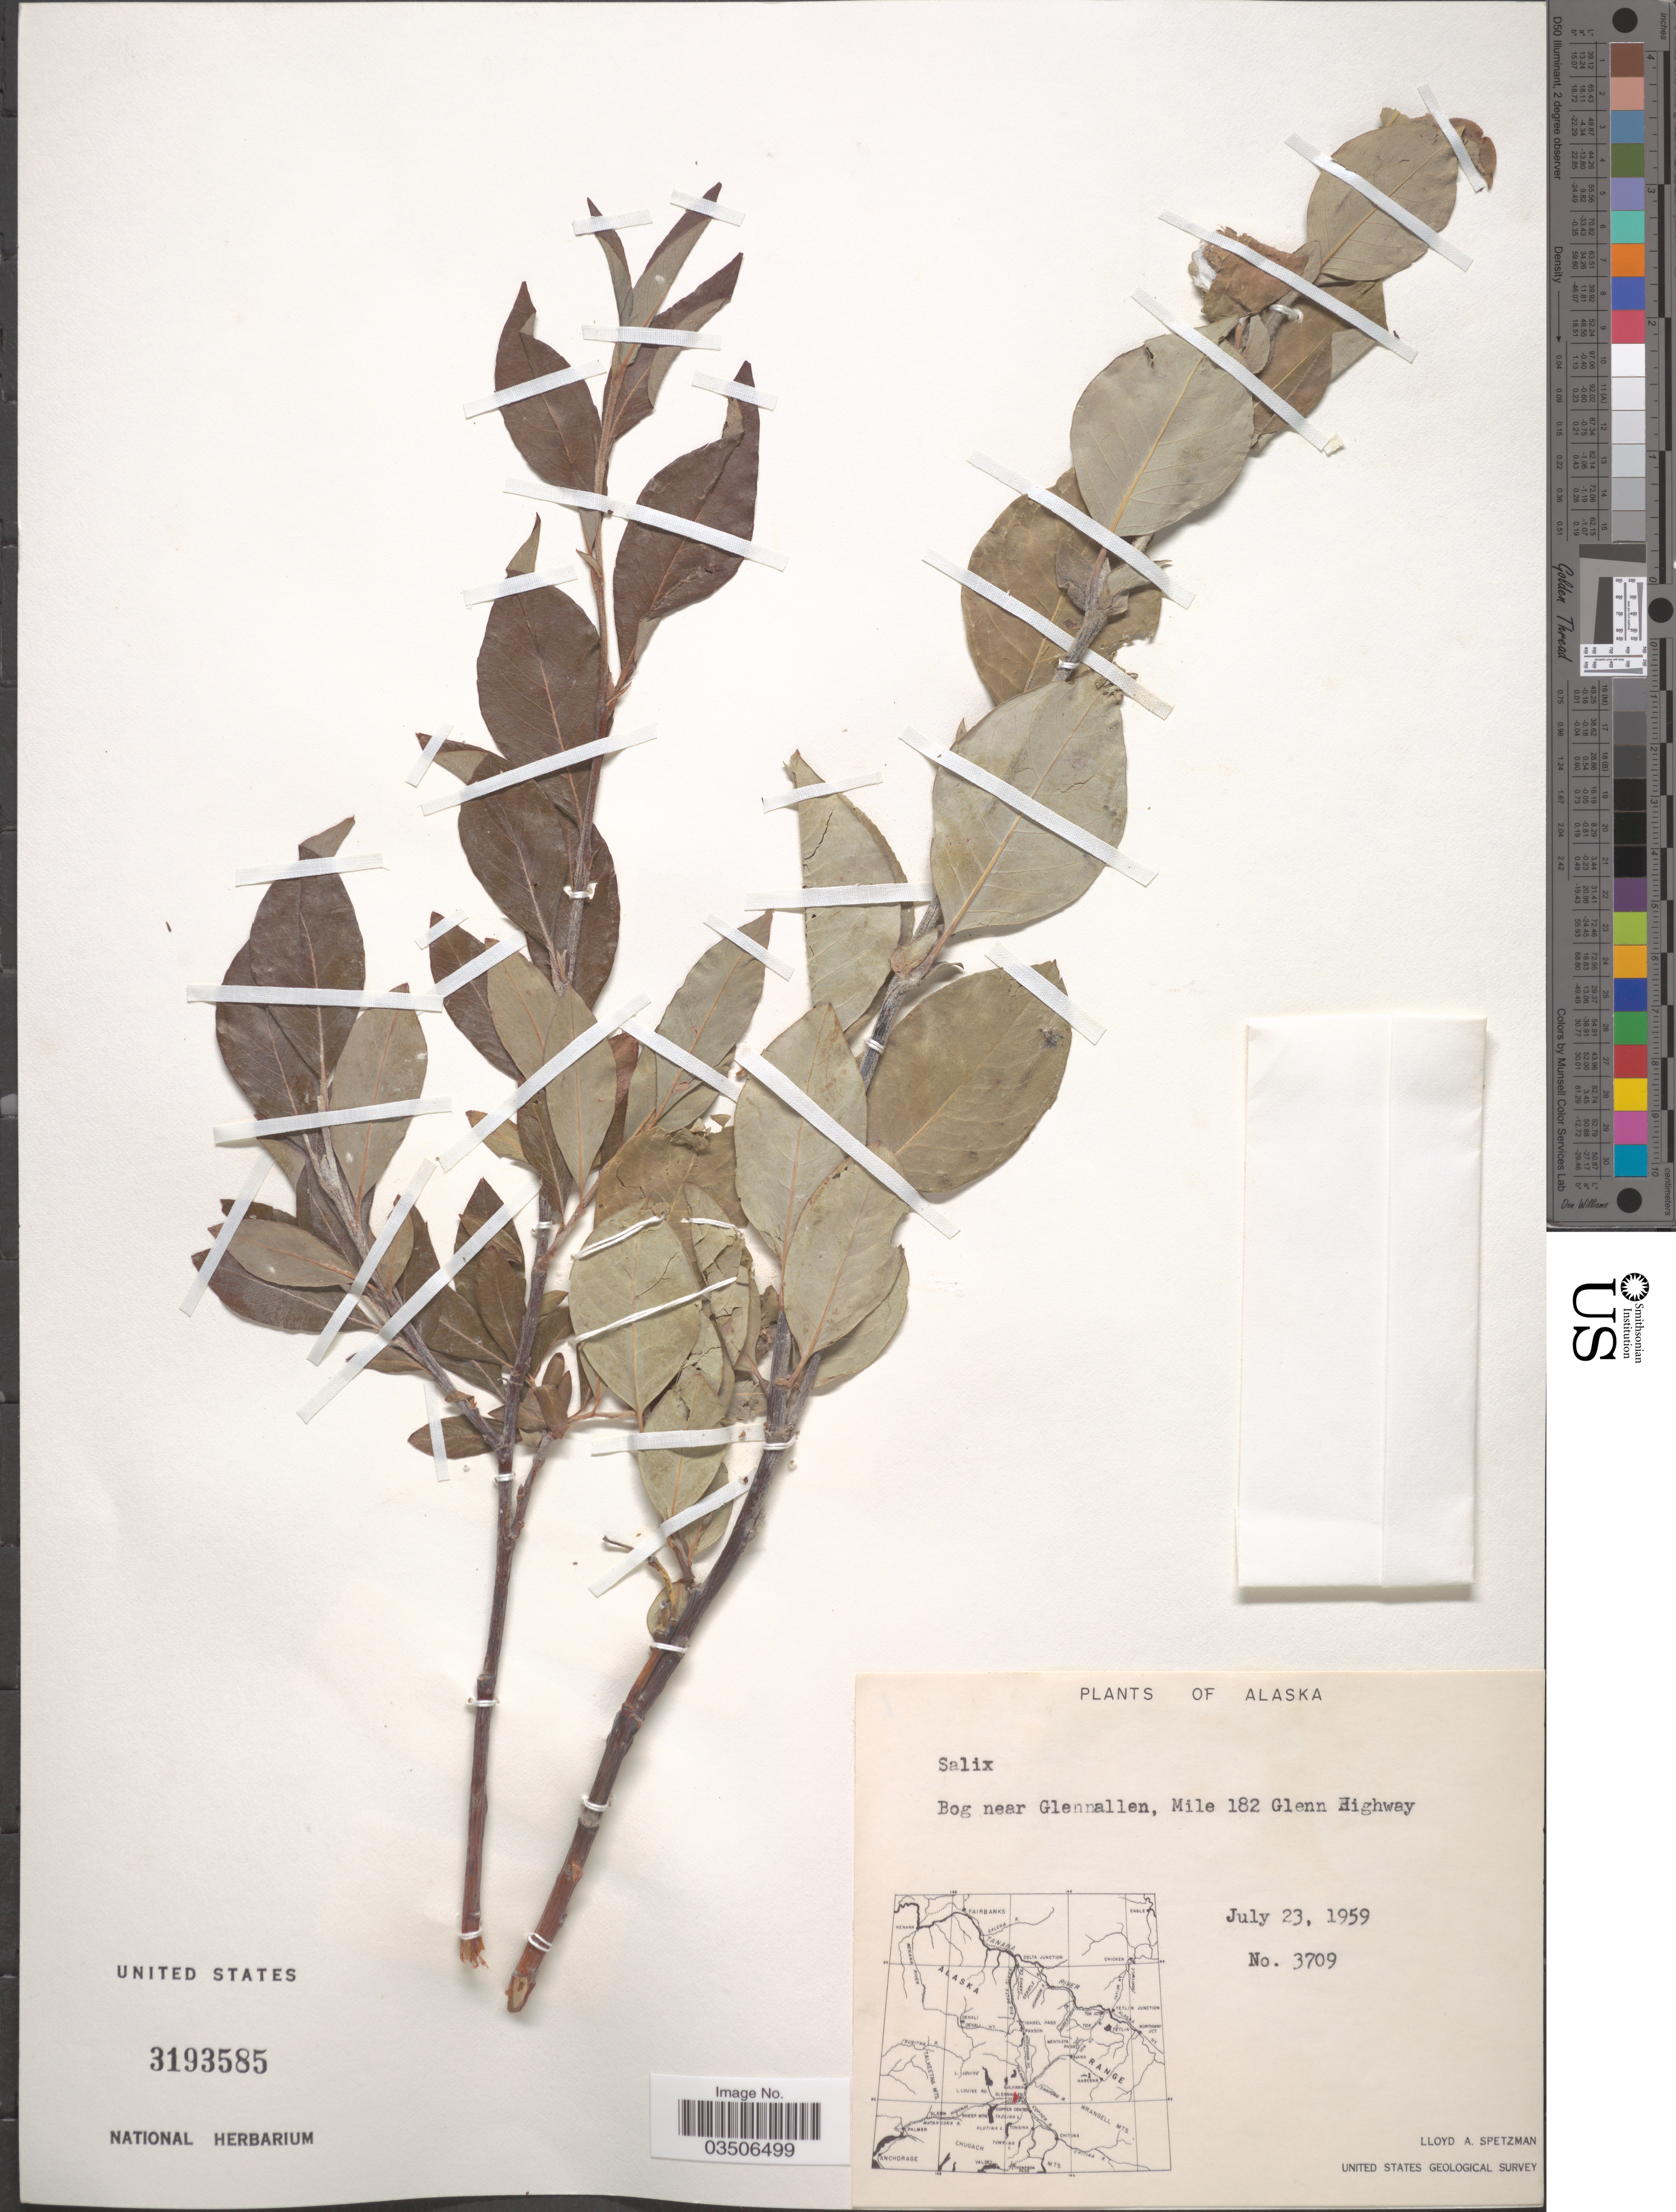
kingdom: Plantae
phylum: Tracheophyta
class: Magnoliopsida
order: Malpighiales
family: Salicaceae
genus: Salix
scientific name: Salix cordata x S. sericea Marshall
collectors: L. Spetzman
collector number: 3709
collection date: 1959-07-23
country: United States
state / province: Alaska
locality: Bog near Glennallen, Mile 182 Glenn Highway.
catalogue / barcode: US 3193585